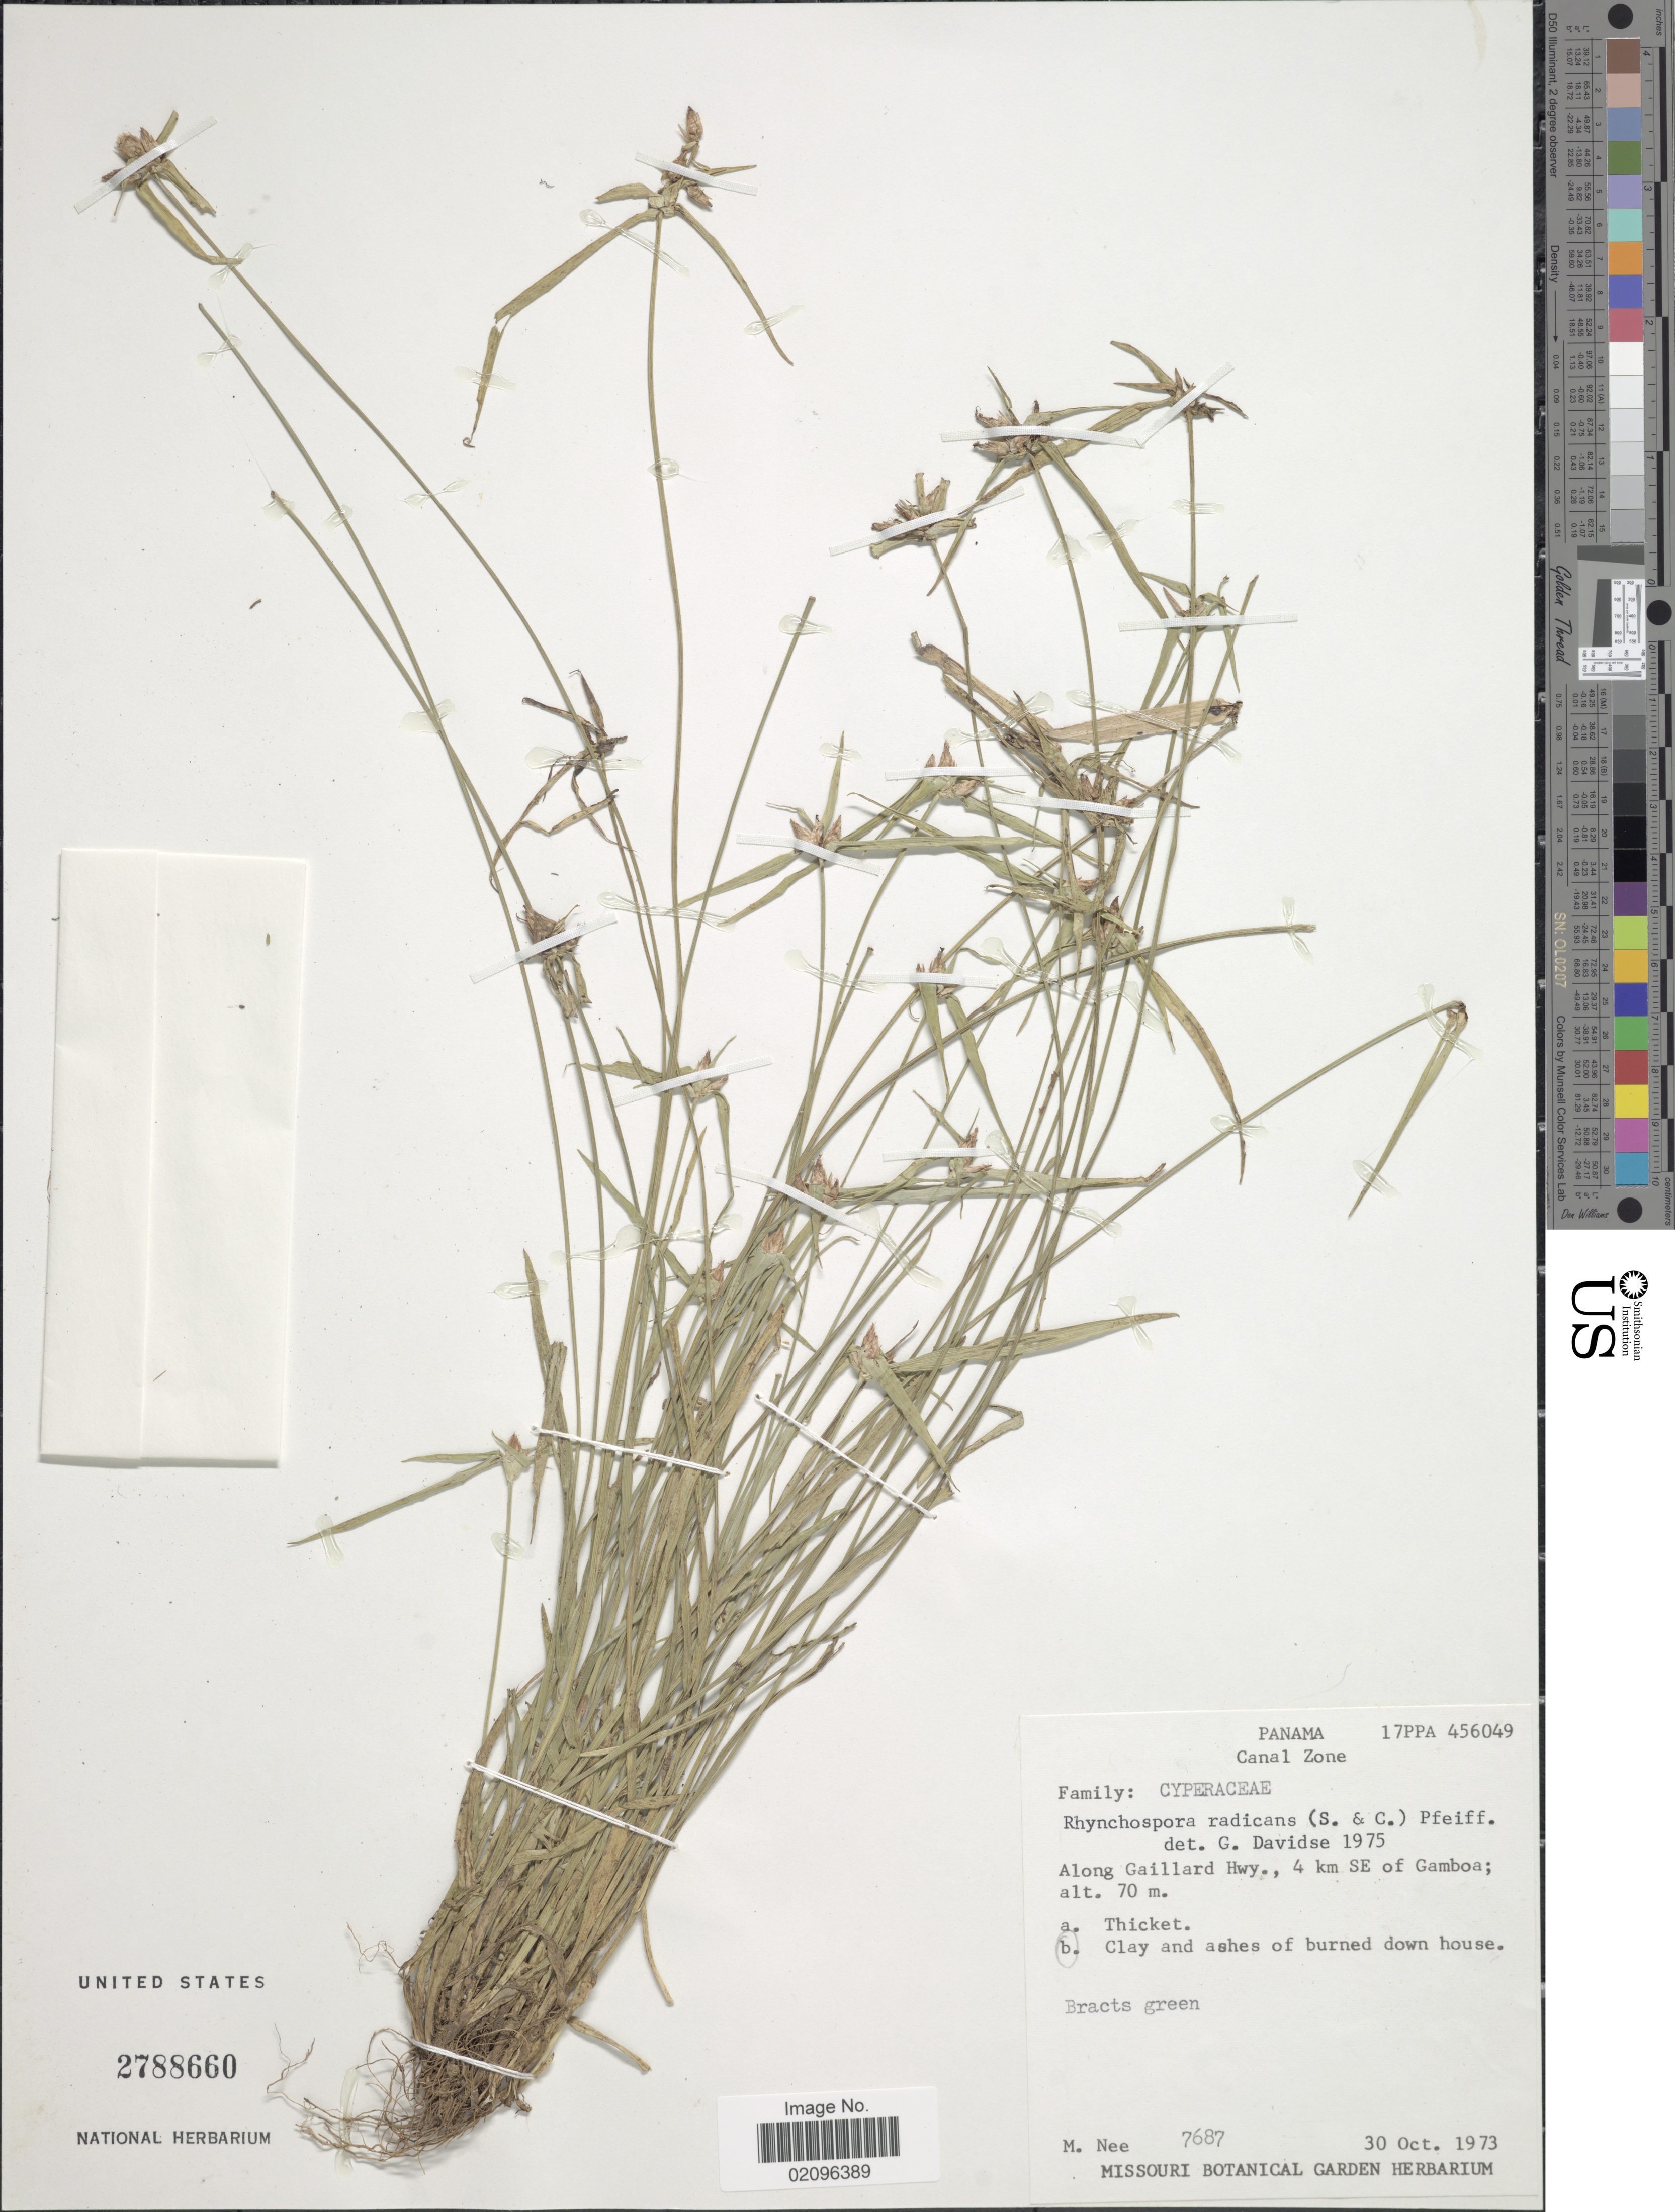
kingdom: Plantae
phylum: Tracheophyta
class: Liliopsida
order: Poales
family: Cyperaceae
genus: Rhynchospora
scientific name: Rhynchospora radicans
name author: (Schltdl. & Cham.) H. Pfeiff.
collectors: M. Nee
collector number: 7687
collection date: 1973-10-30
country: Panama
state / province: Colón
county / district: Canal Zone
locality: Panama, Canal Zone. Along Gaillard Hwy., 4 km SE of Gamboa.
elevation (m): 70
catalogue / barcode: US 2788660